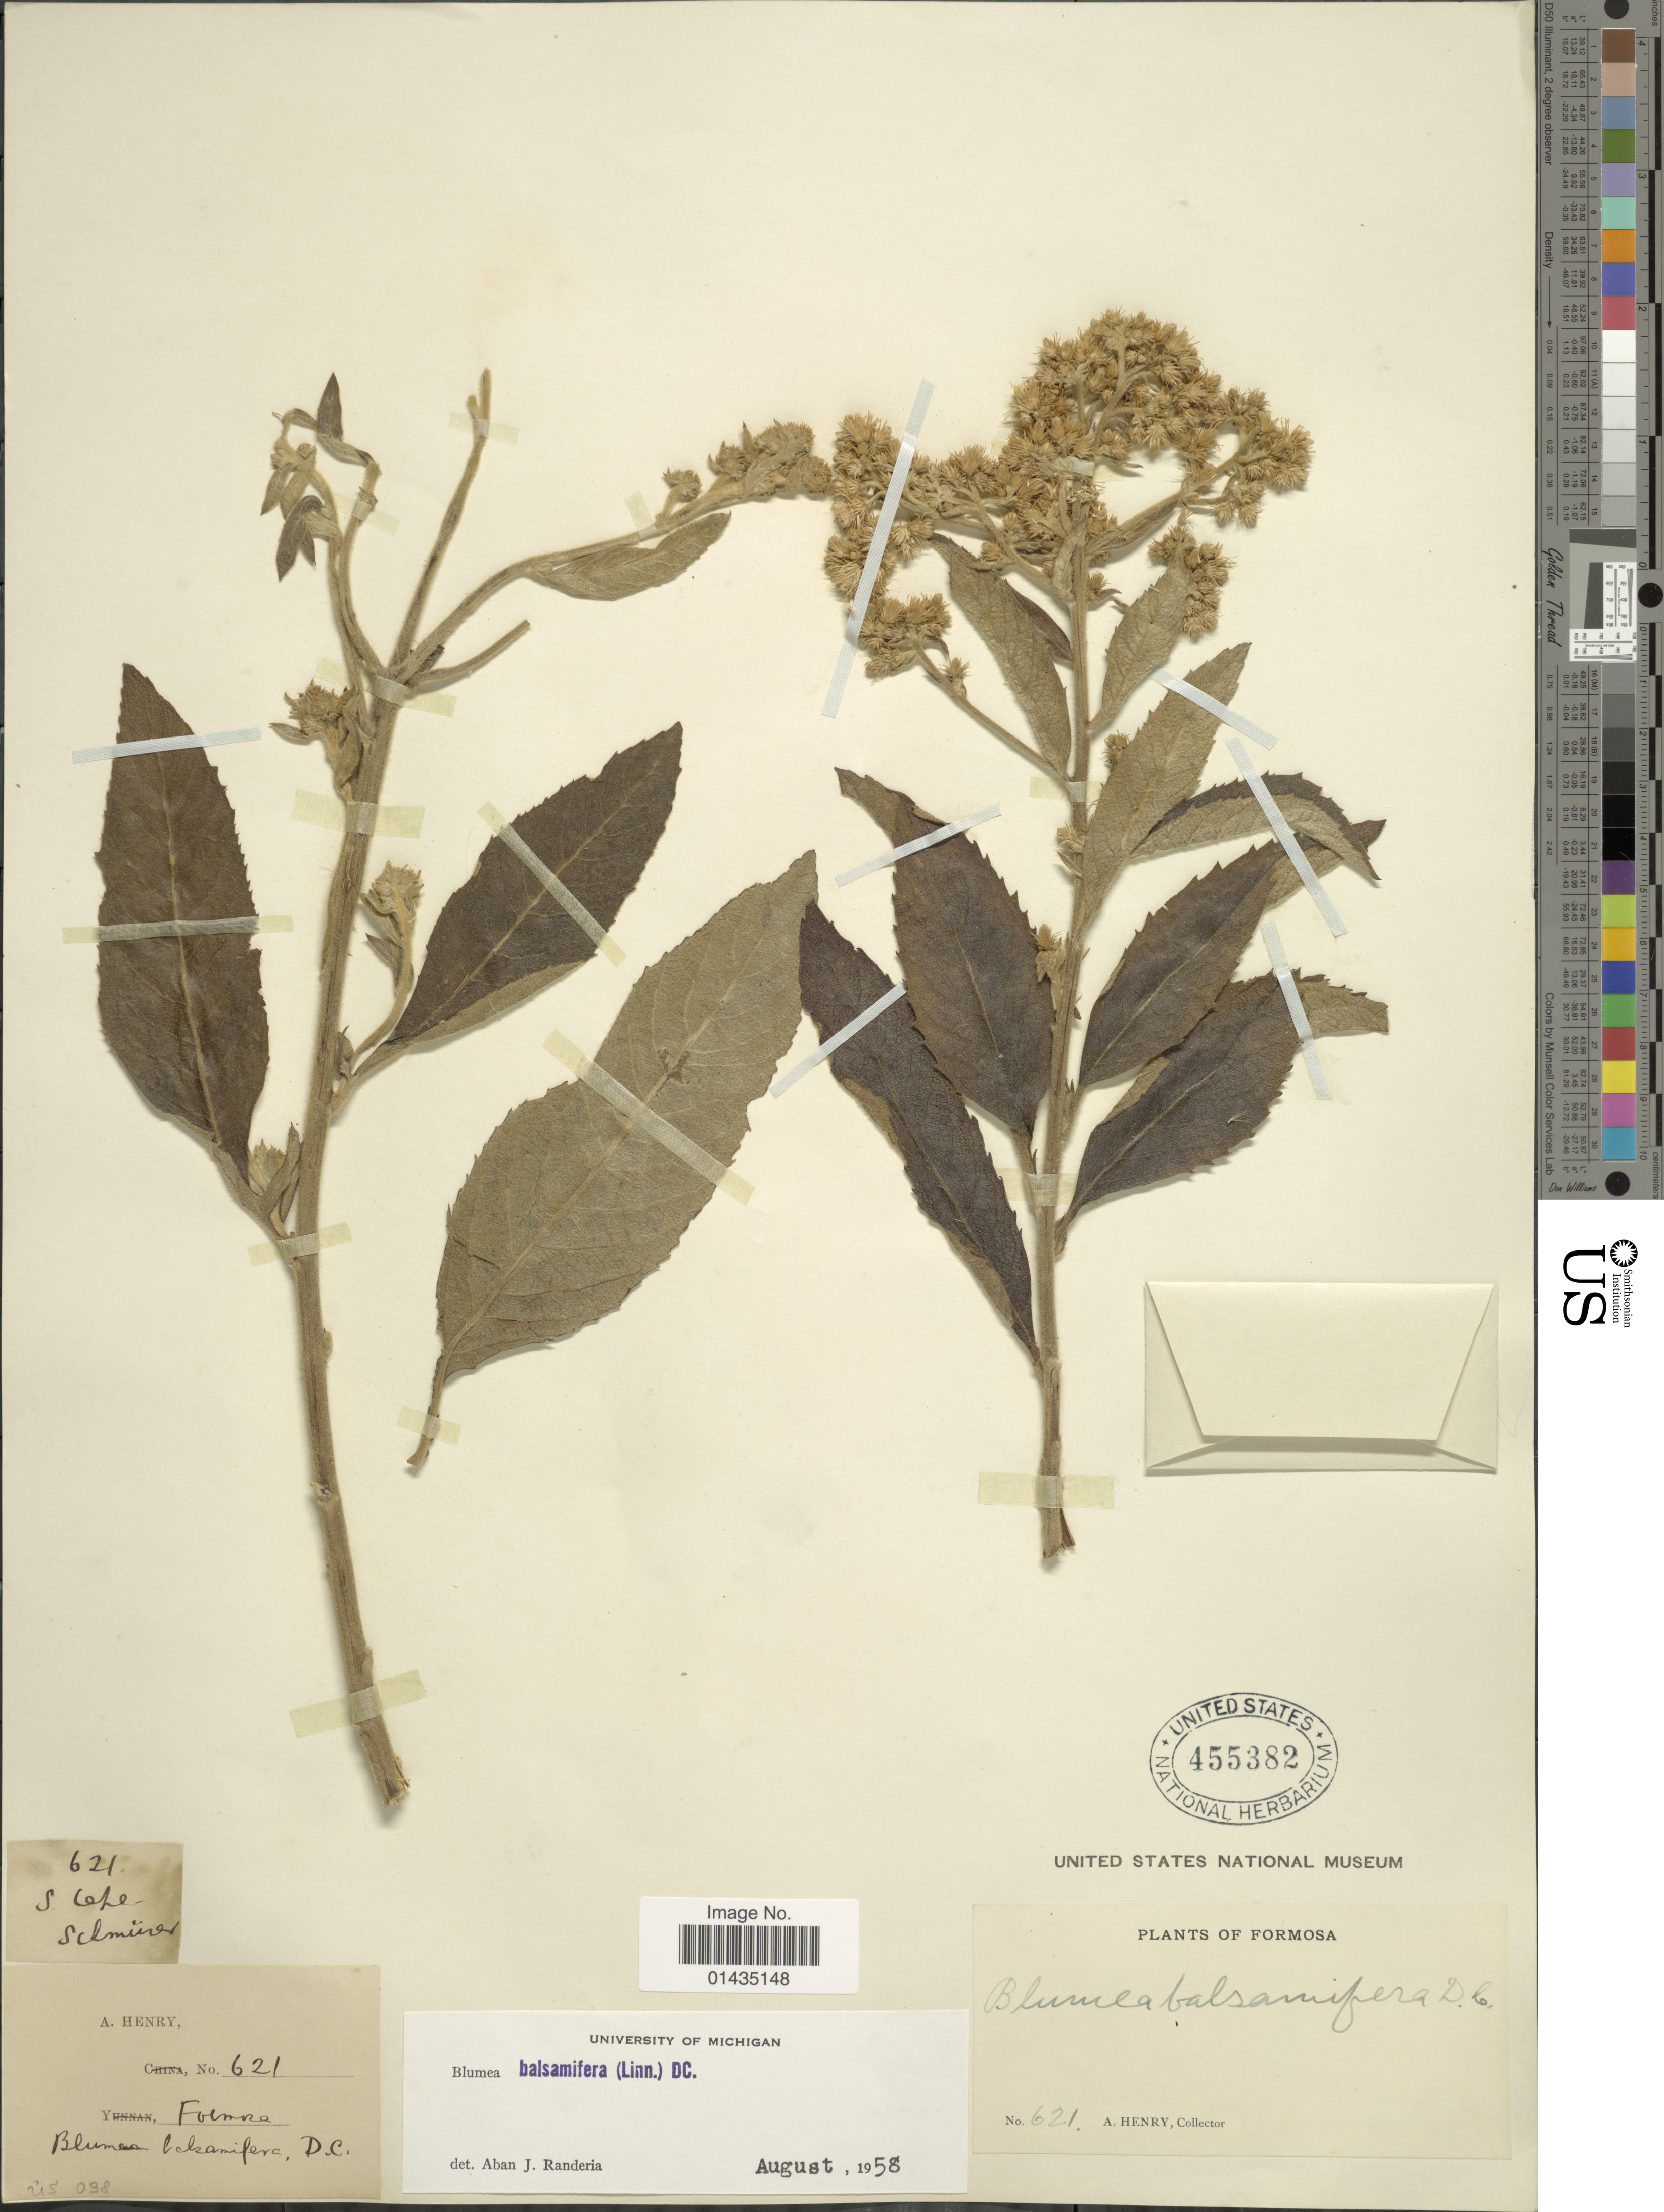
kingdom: Plantae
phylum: Tracheophyta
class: Magnoliopsida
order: Asterales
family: Asteraceae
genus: Blumea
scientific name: Blumea balsamifera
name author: (L.) DC.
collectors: A. Henry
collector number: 621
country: Taiwan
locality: Formosa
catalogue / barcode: US 455382